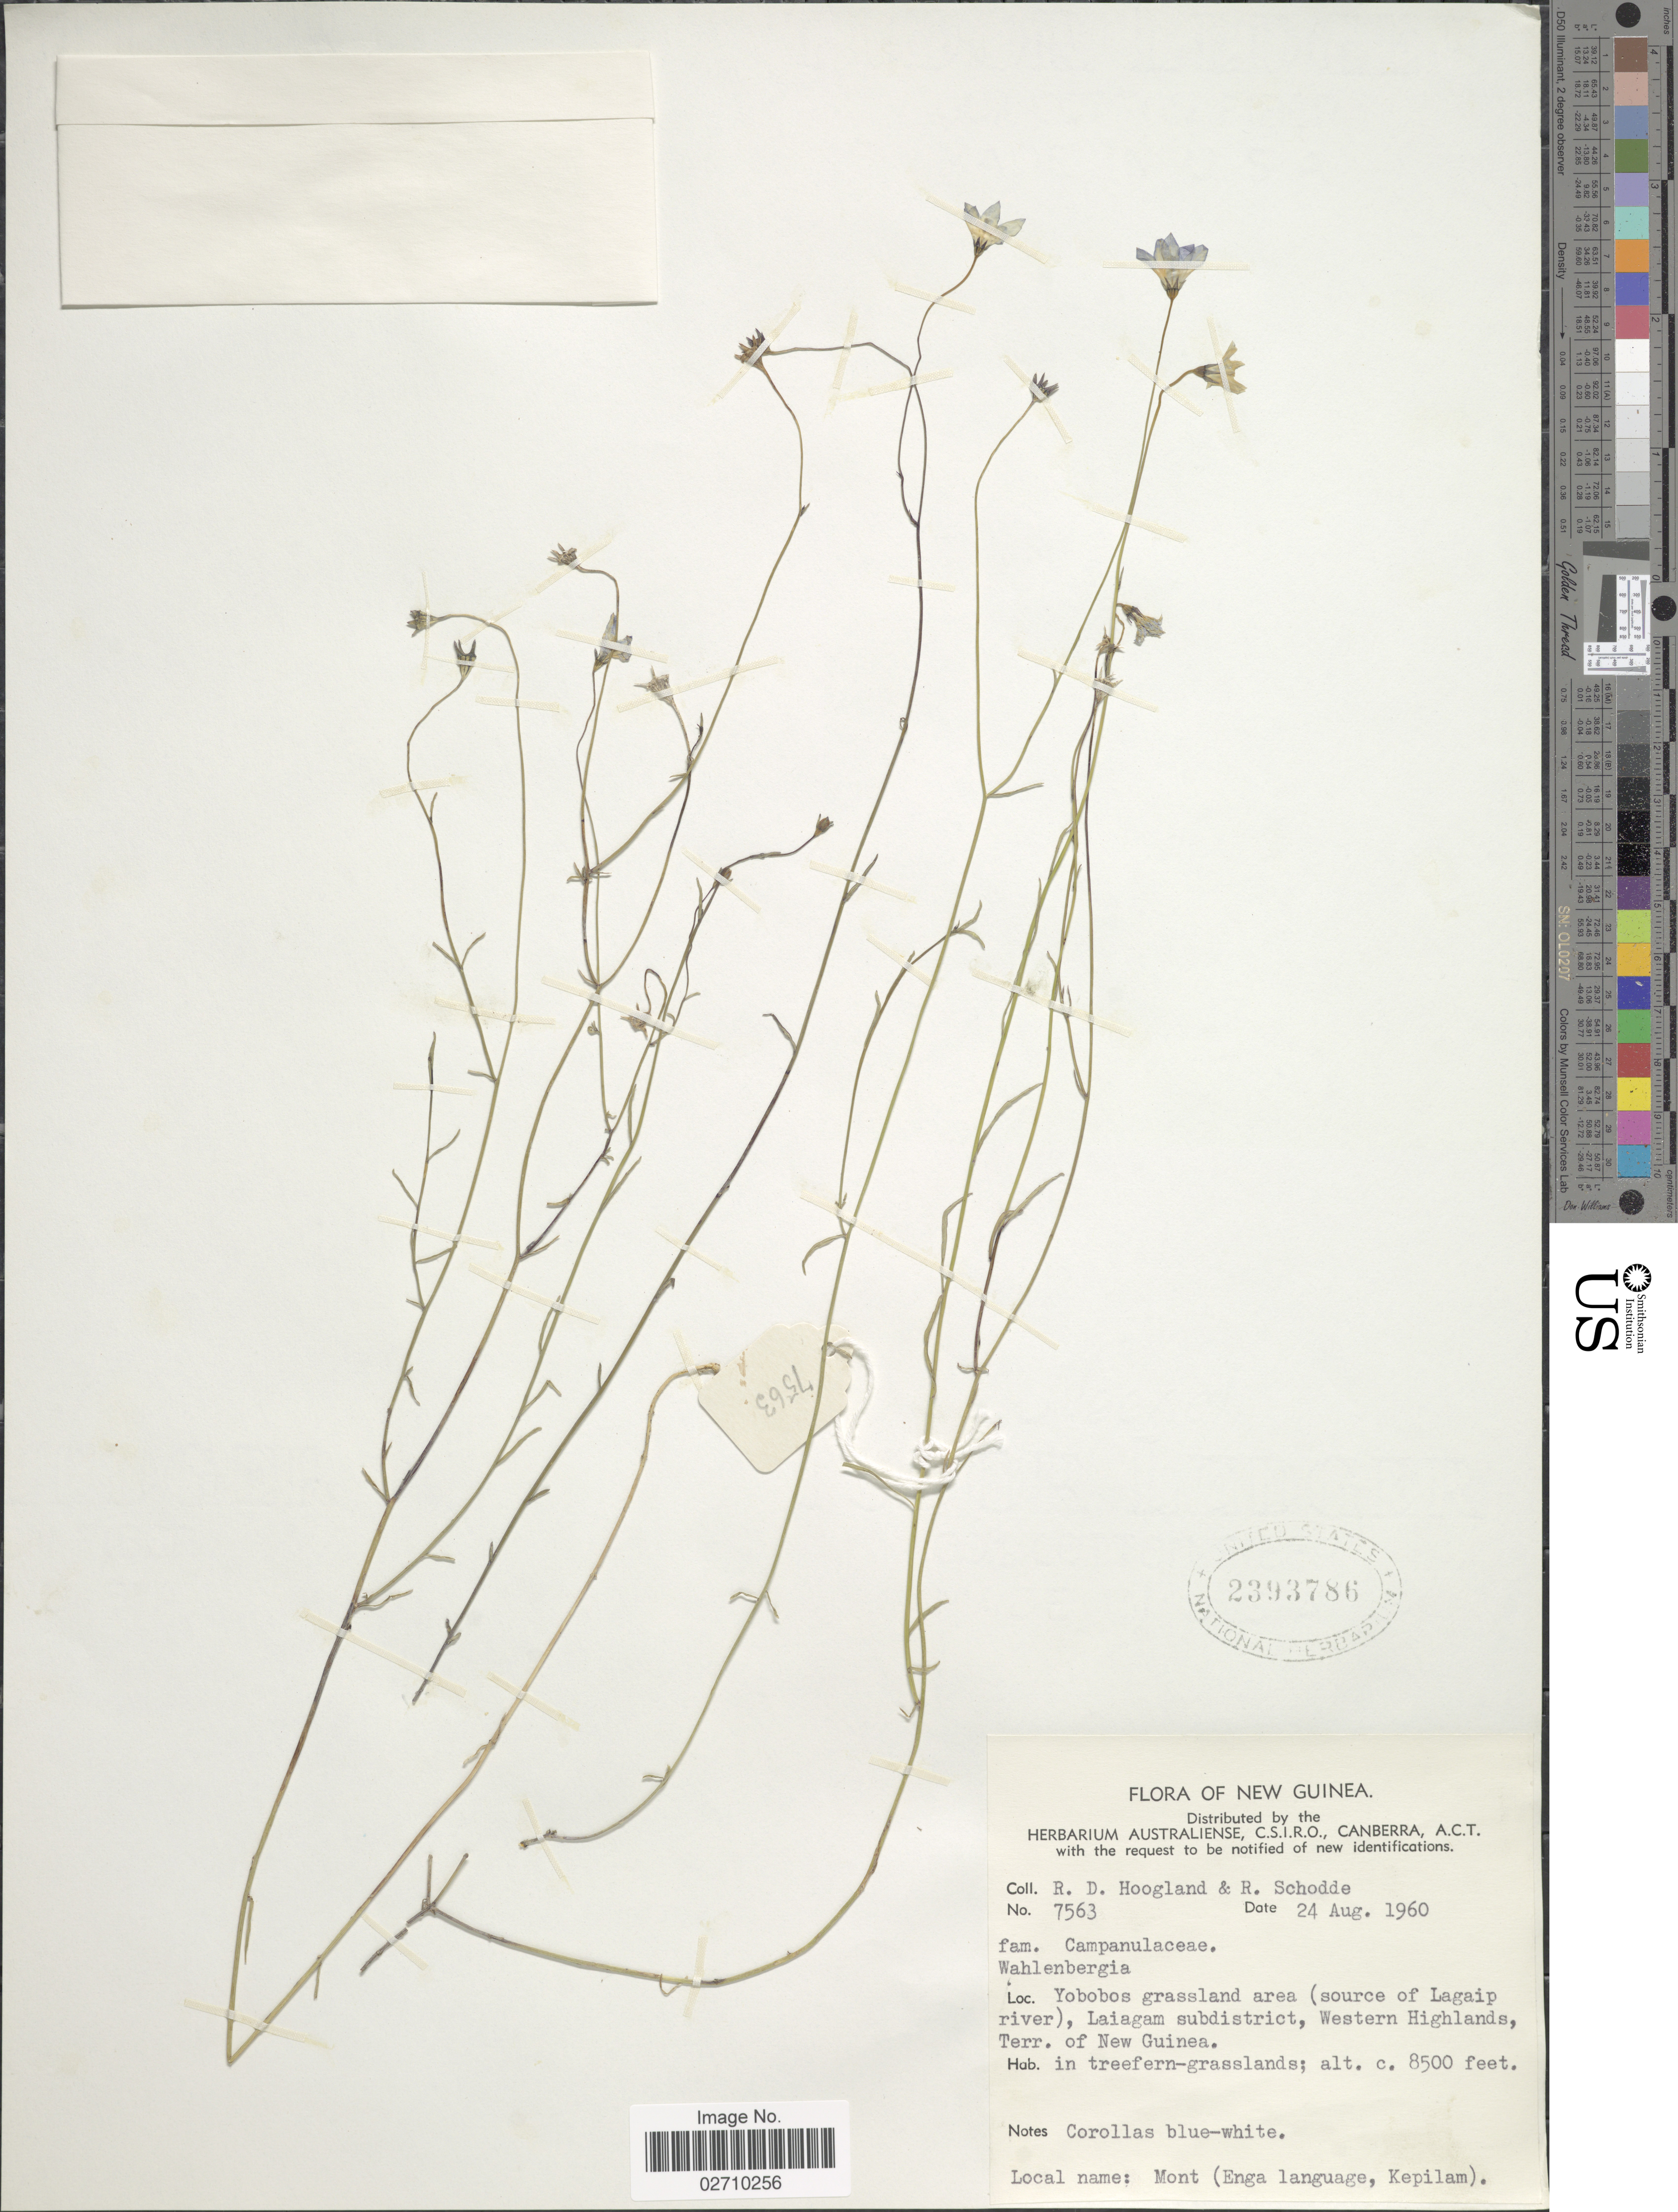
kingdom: Plantae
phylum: Tracheophyta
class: Magnoliopsida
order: Asterales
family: Campanulaceae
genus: Wahlenbergia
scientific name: Wahlenbergia sp.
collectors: R. D. Hoogland & R. Schodde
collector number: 7563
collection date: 1960-08-24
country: Papua New Guinea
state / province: Western Highlands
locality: New Guinea. Yobobos grassland area (source of Lagaip river), Laiagam subdistrict, Terr. of New Guinea.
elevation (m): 2591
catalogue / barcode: US 2393786